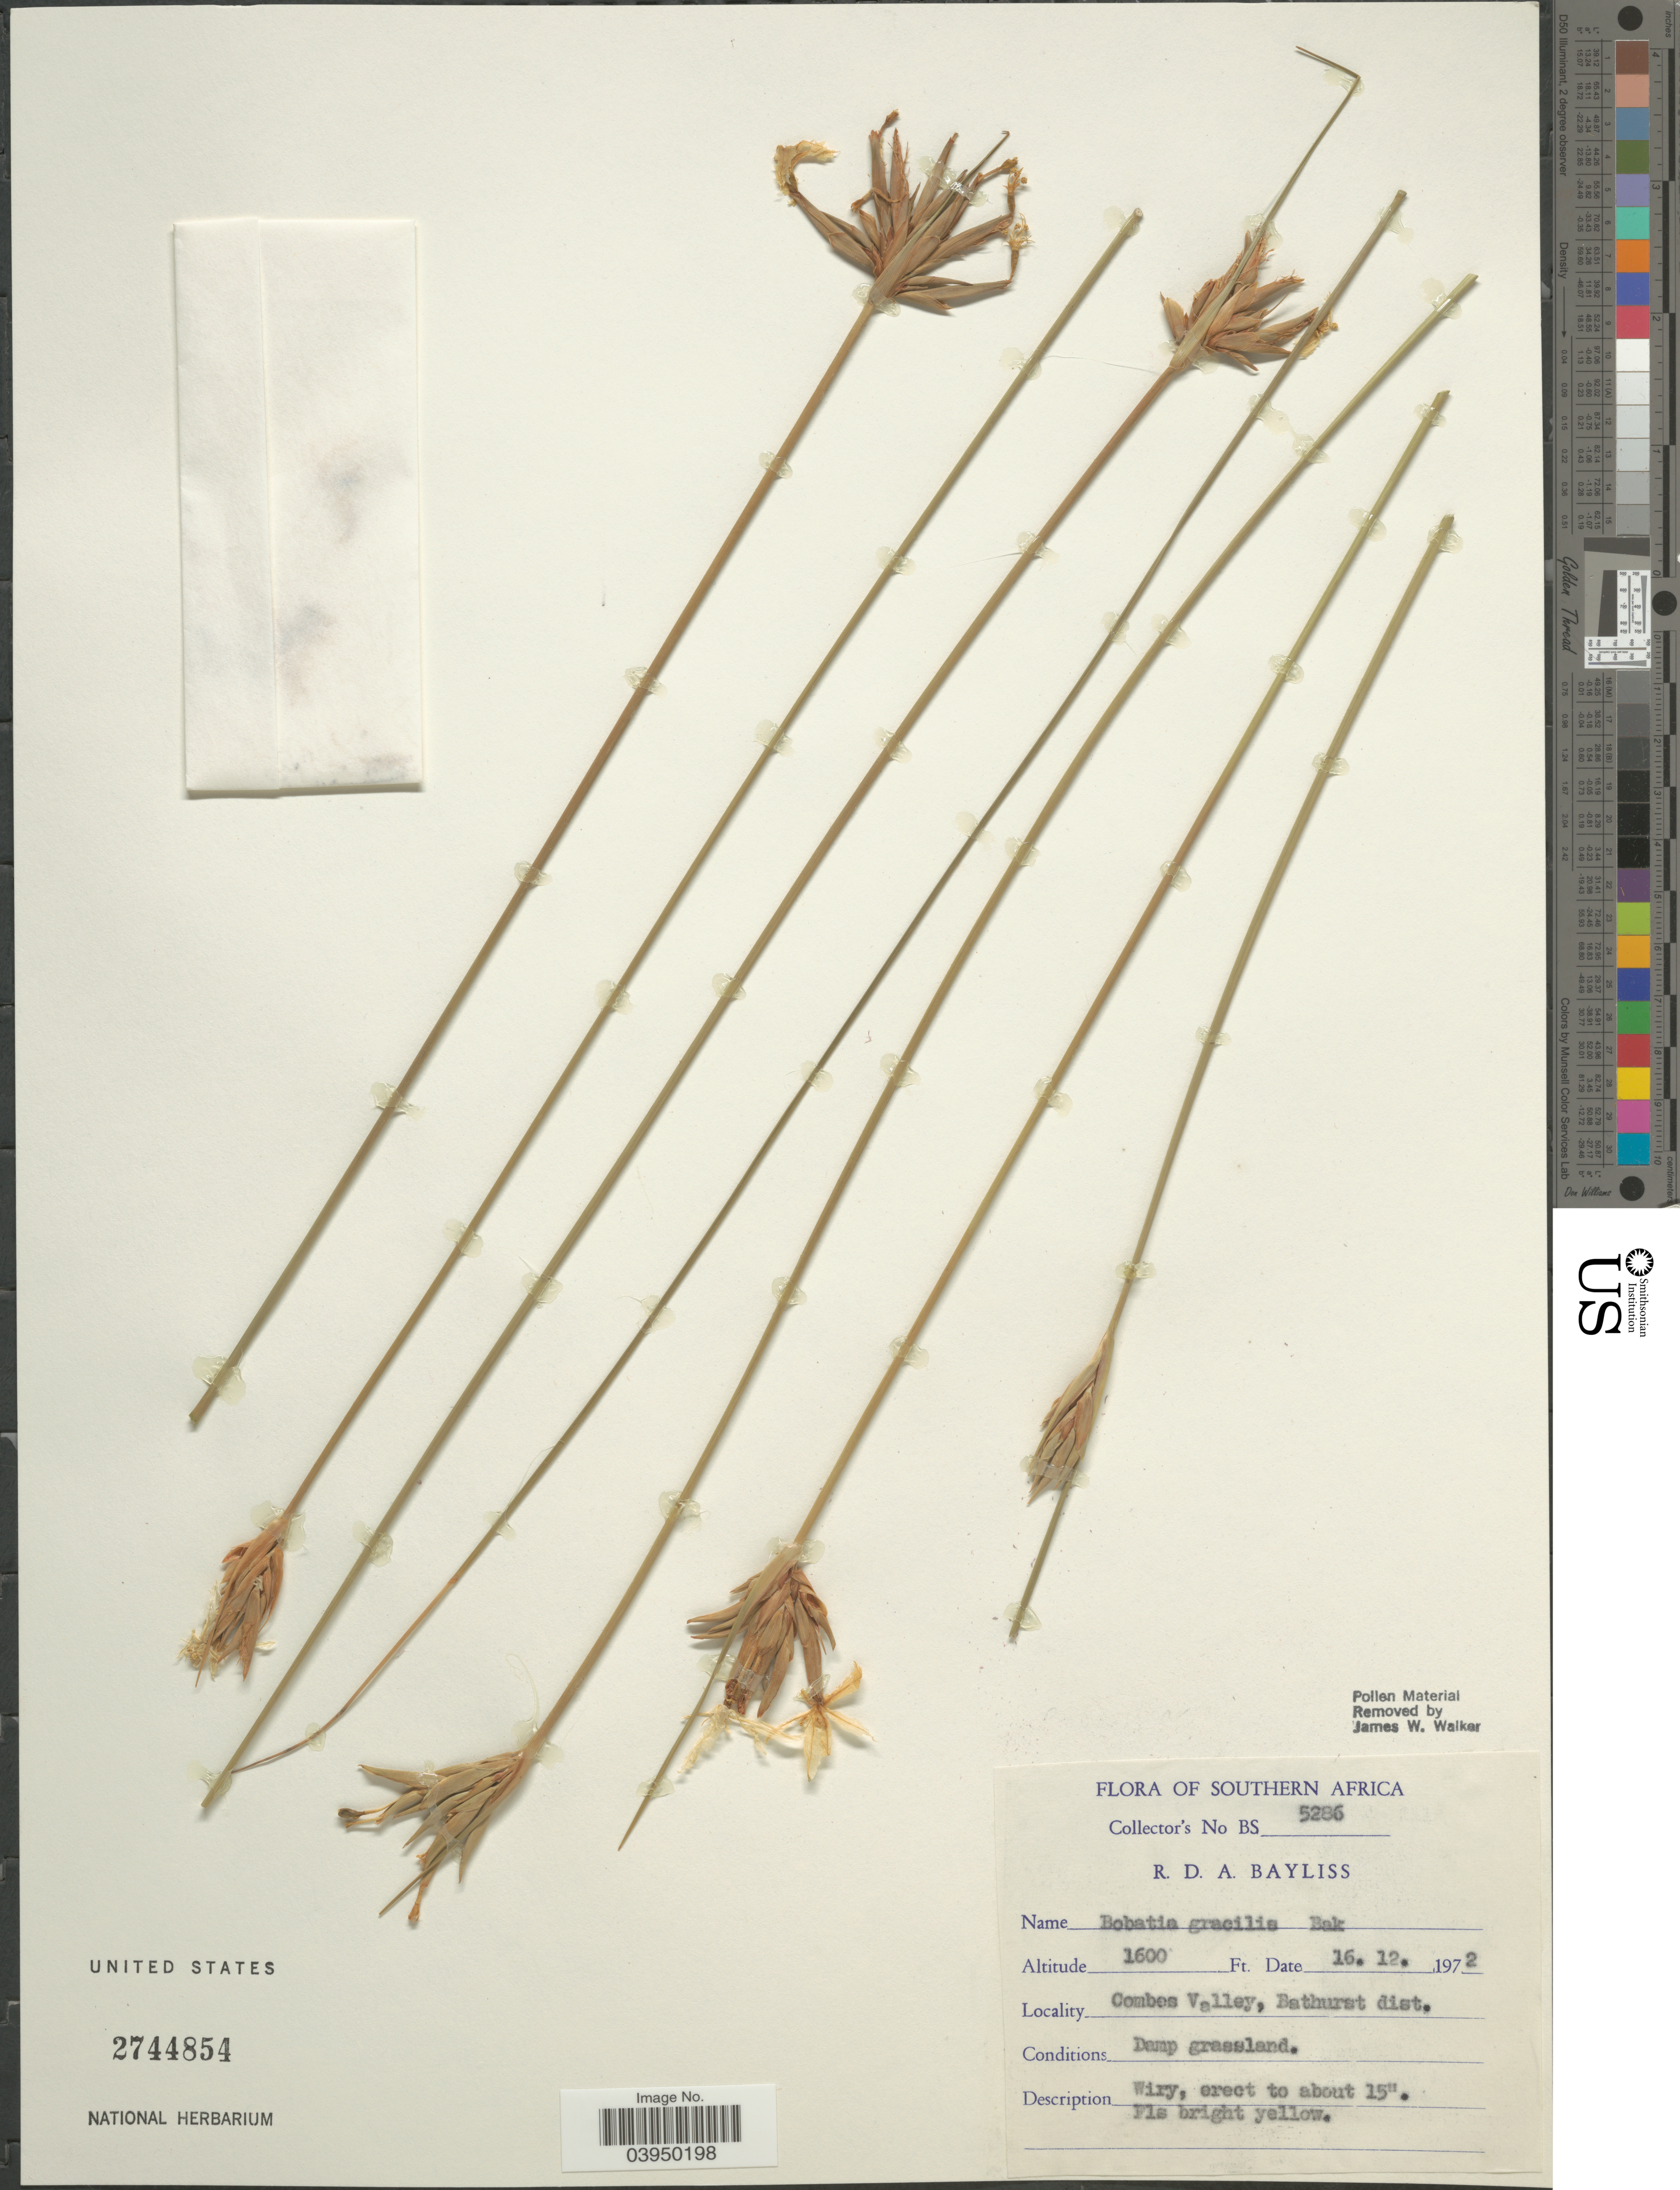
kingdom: Plantae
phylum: Tracheophyta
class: Liliopsida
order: Asparagales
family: Iridaceae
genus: Bobartia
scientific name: Bobartia gracilis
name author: Baker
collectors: R. Bayliss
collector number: BS5286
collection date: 1972-12-16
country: South Africa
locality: Southern Africa. Combes Valley, Bathurst dist.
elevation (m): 488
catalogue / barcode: US 2744854